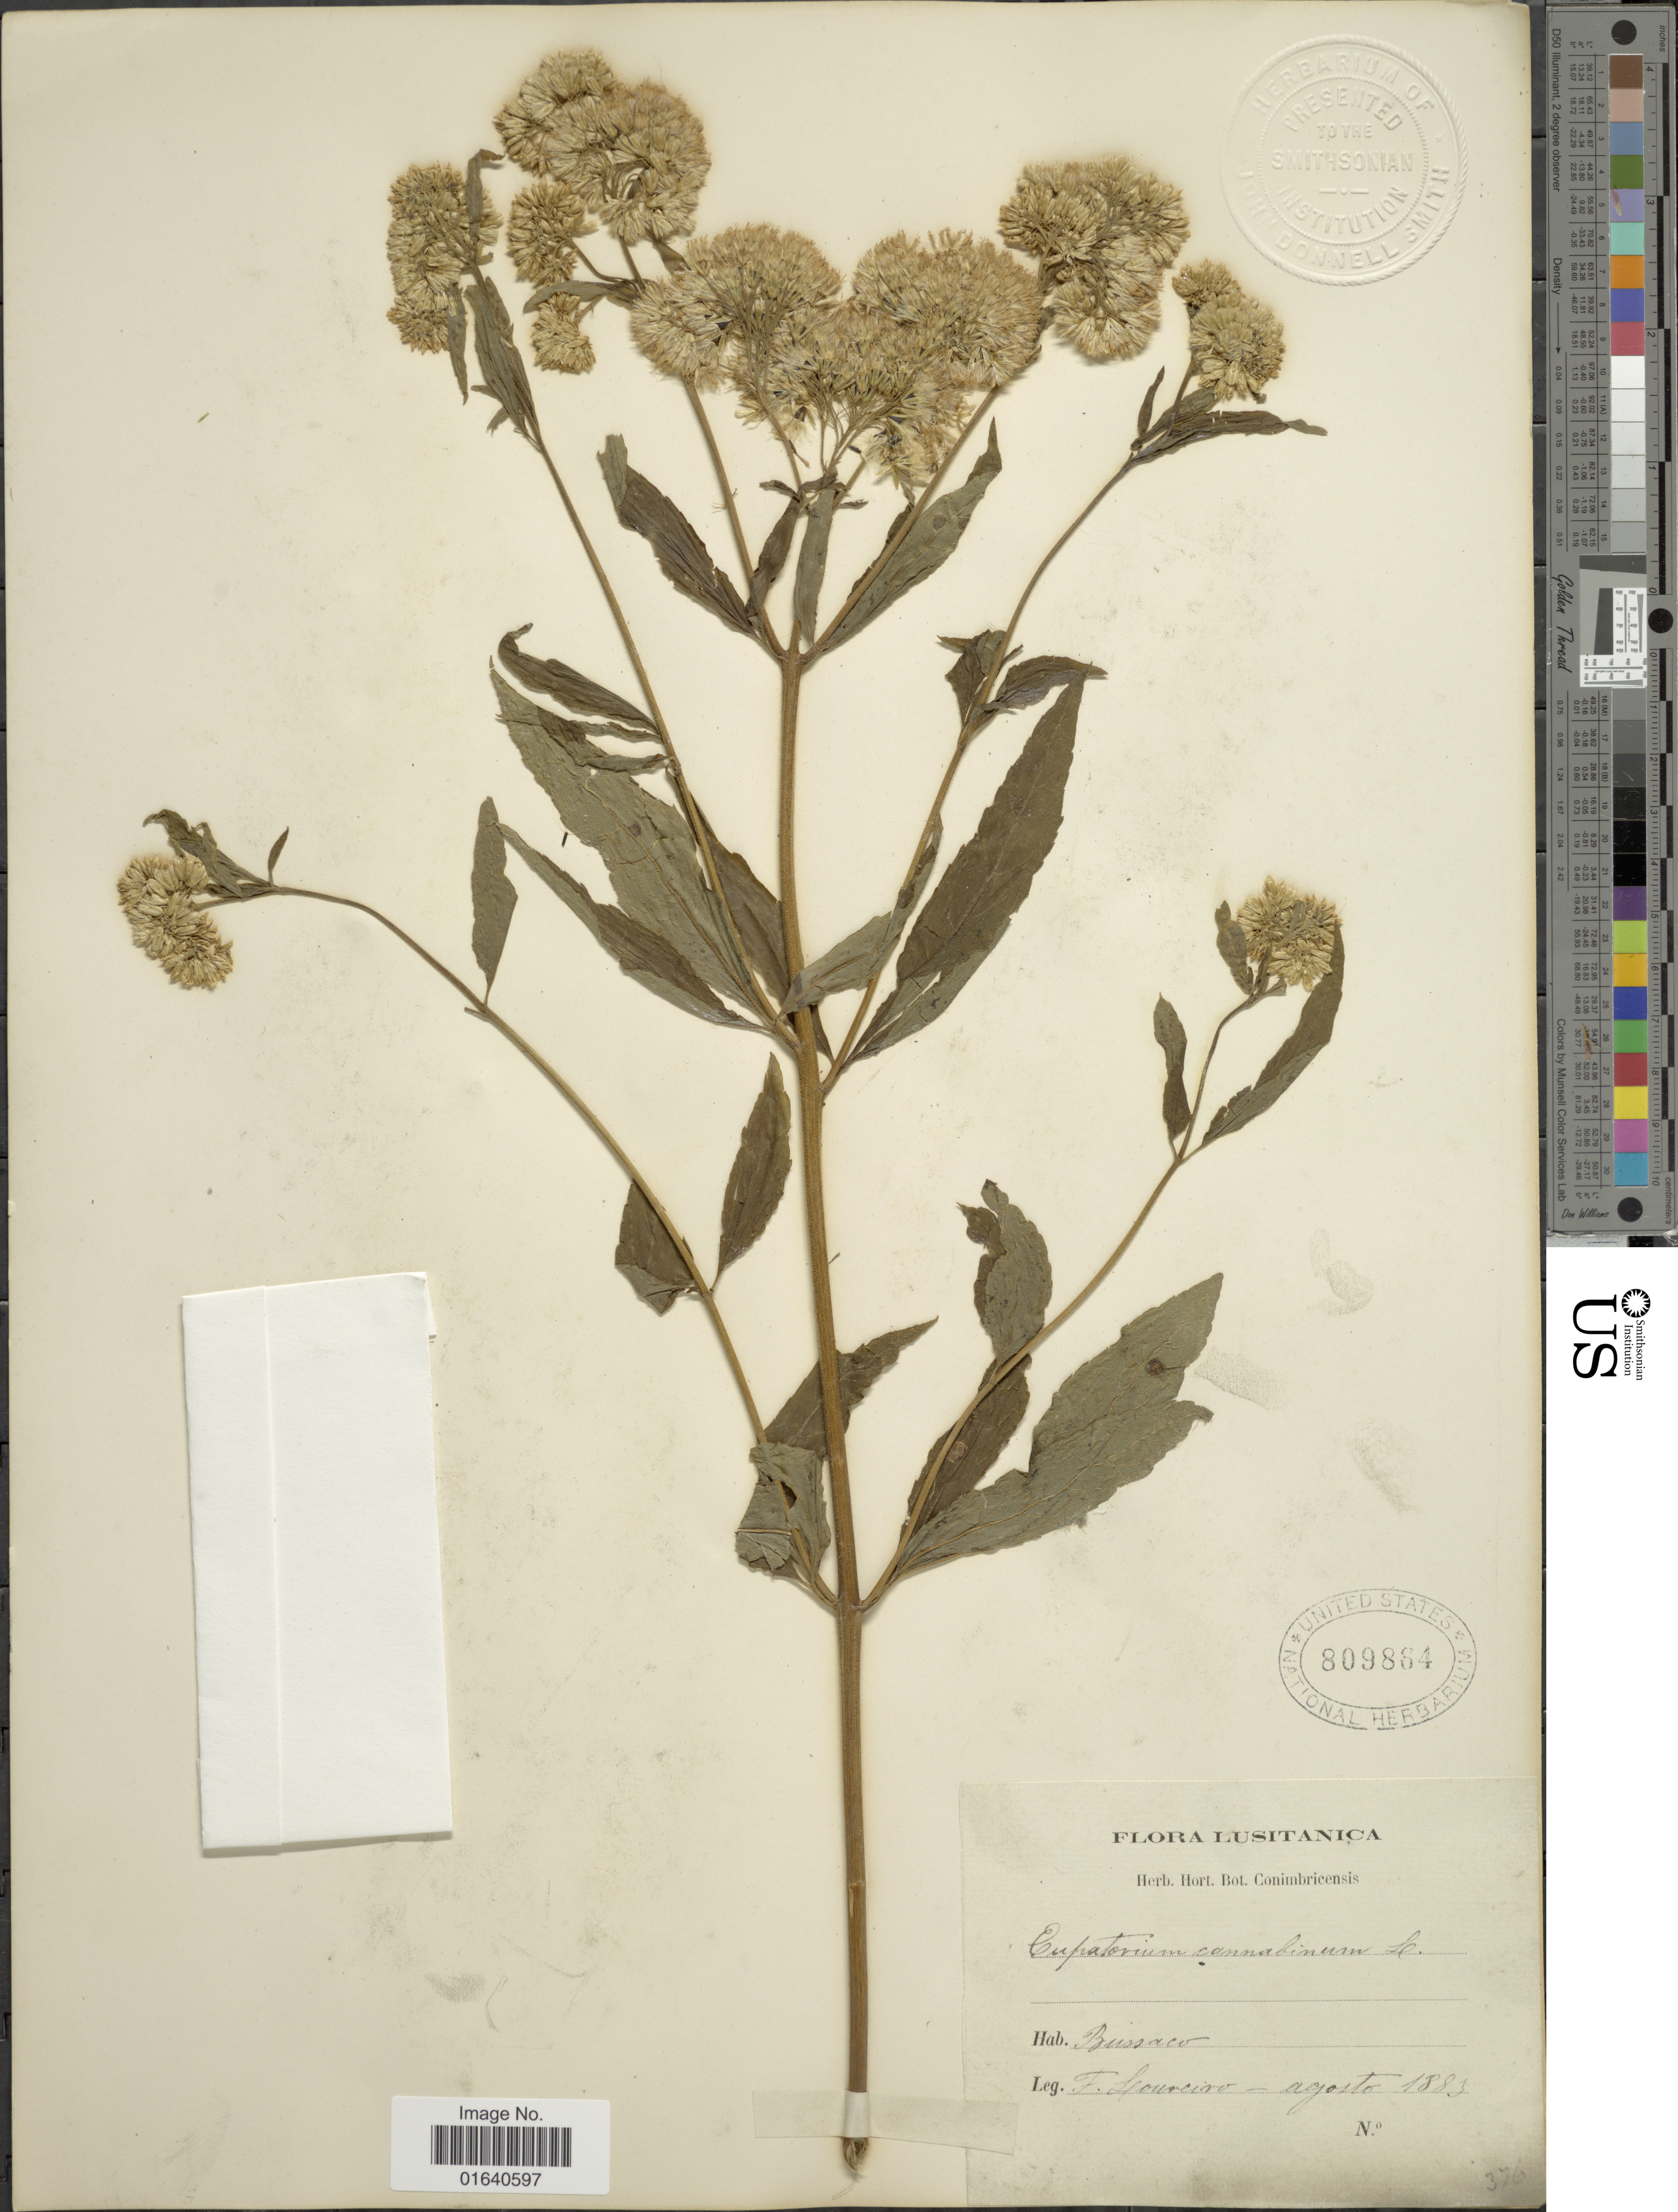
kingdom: Plantae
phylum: Tracheophyta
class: Magnoliopsida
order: Asterales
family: Asteraceae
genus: Eupatorium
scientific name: Eupatorium cannabinum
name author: L.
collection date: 1883-08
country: Portugal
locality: Lusitanica, Bussaco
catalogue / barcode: US 809864